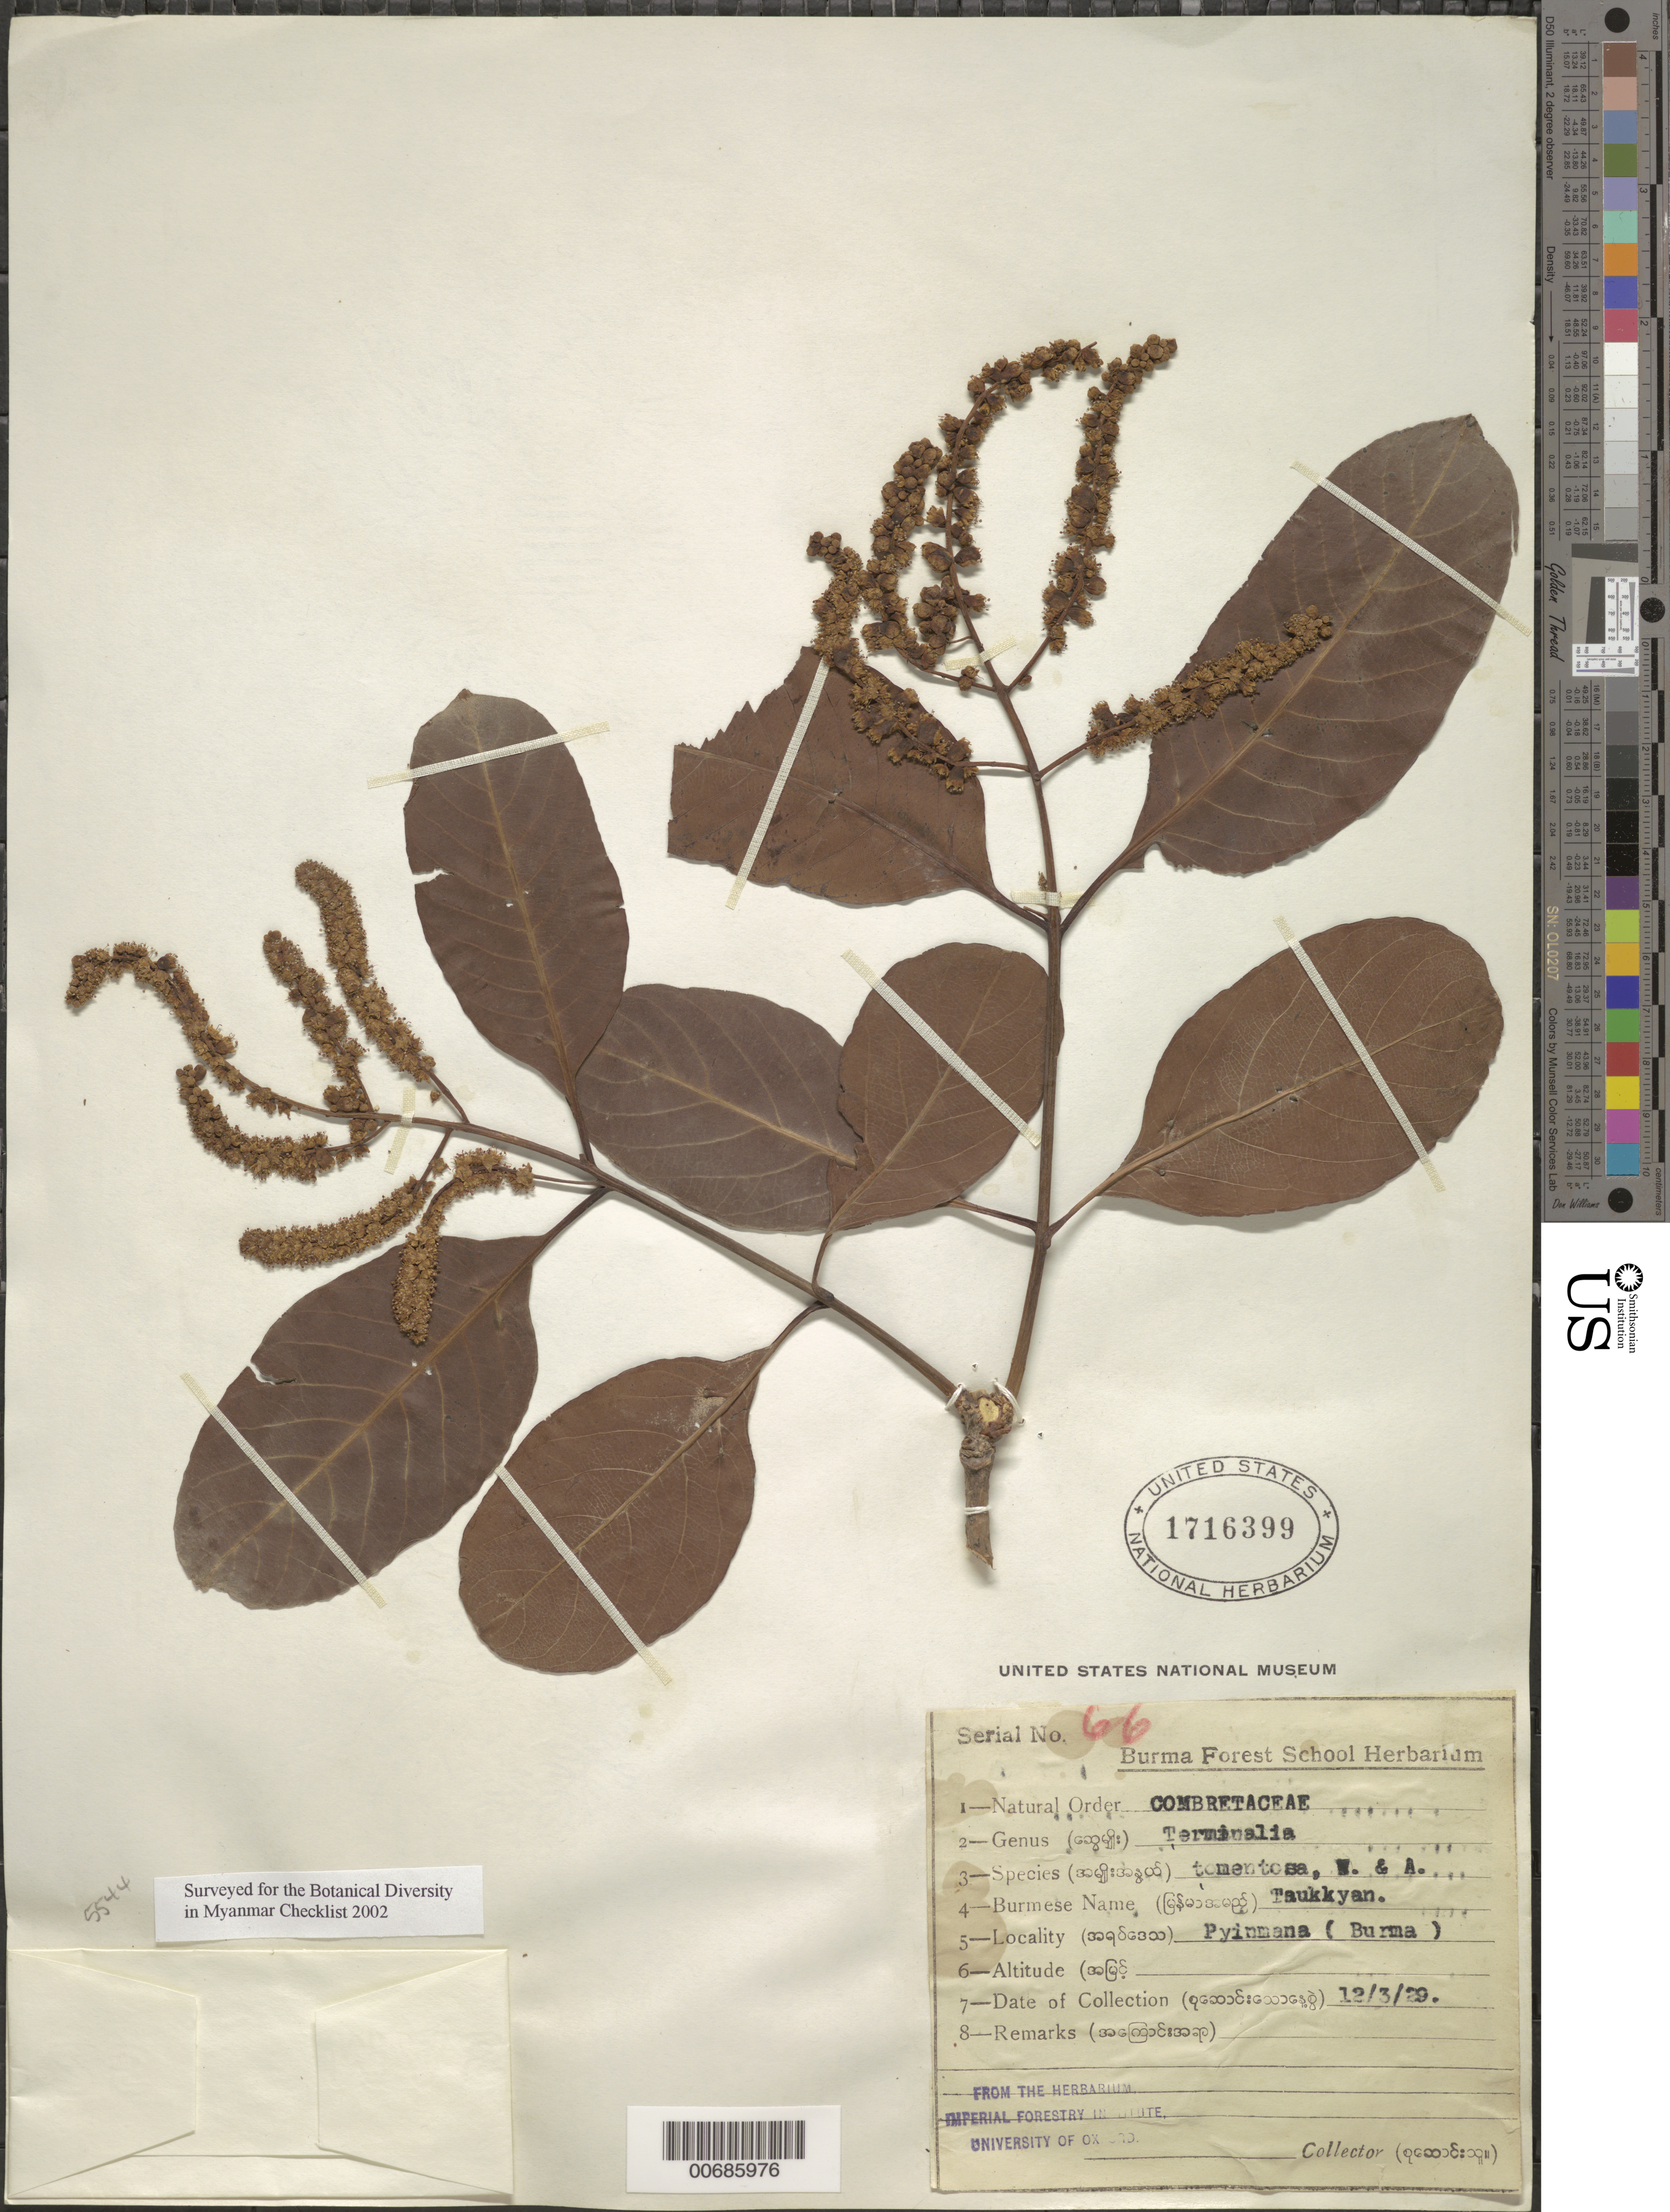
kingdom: Plantae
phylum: Tracheophyta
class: Magnoliopsida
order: Myrtales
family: Combretaceae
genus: Terminalia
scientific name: Terminalia tomentosa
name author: Wight & Arn.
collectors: Burma Forest School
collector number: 66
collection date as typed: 12 Mar 1929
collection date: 1929-03-12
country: Myanmar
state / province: Mandalay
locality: Pyinmana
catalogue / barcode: US 1716399